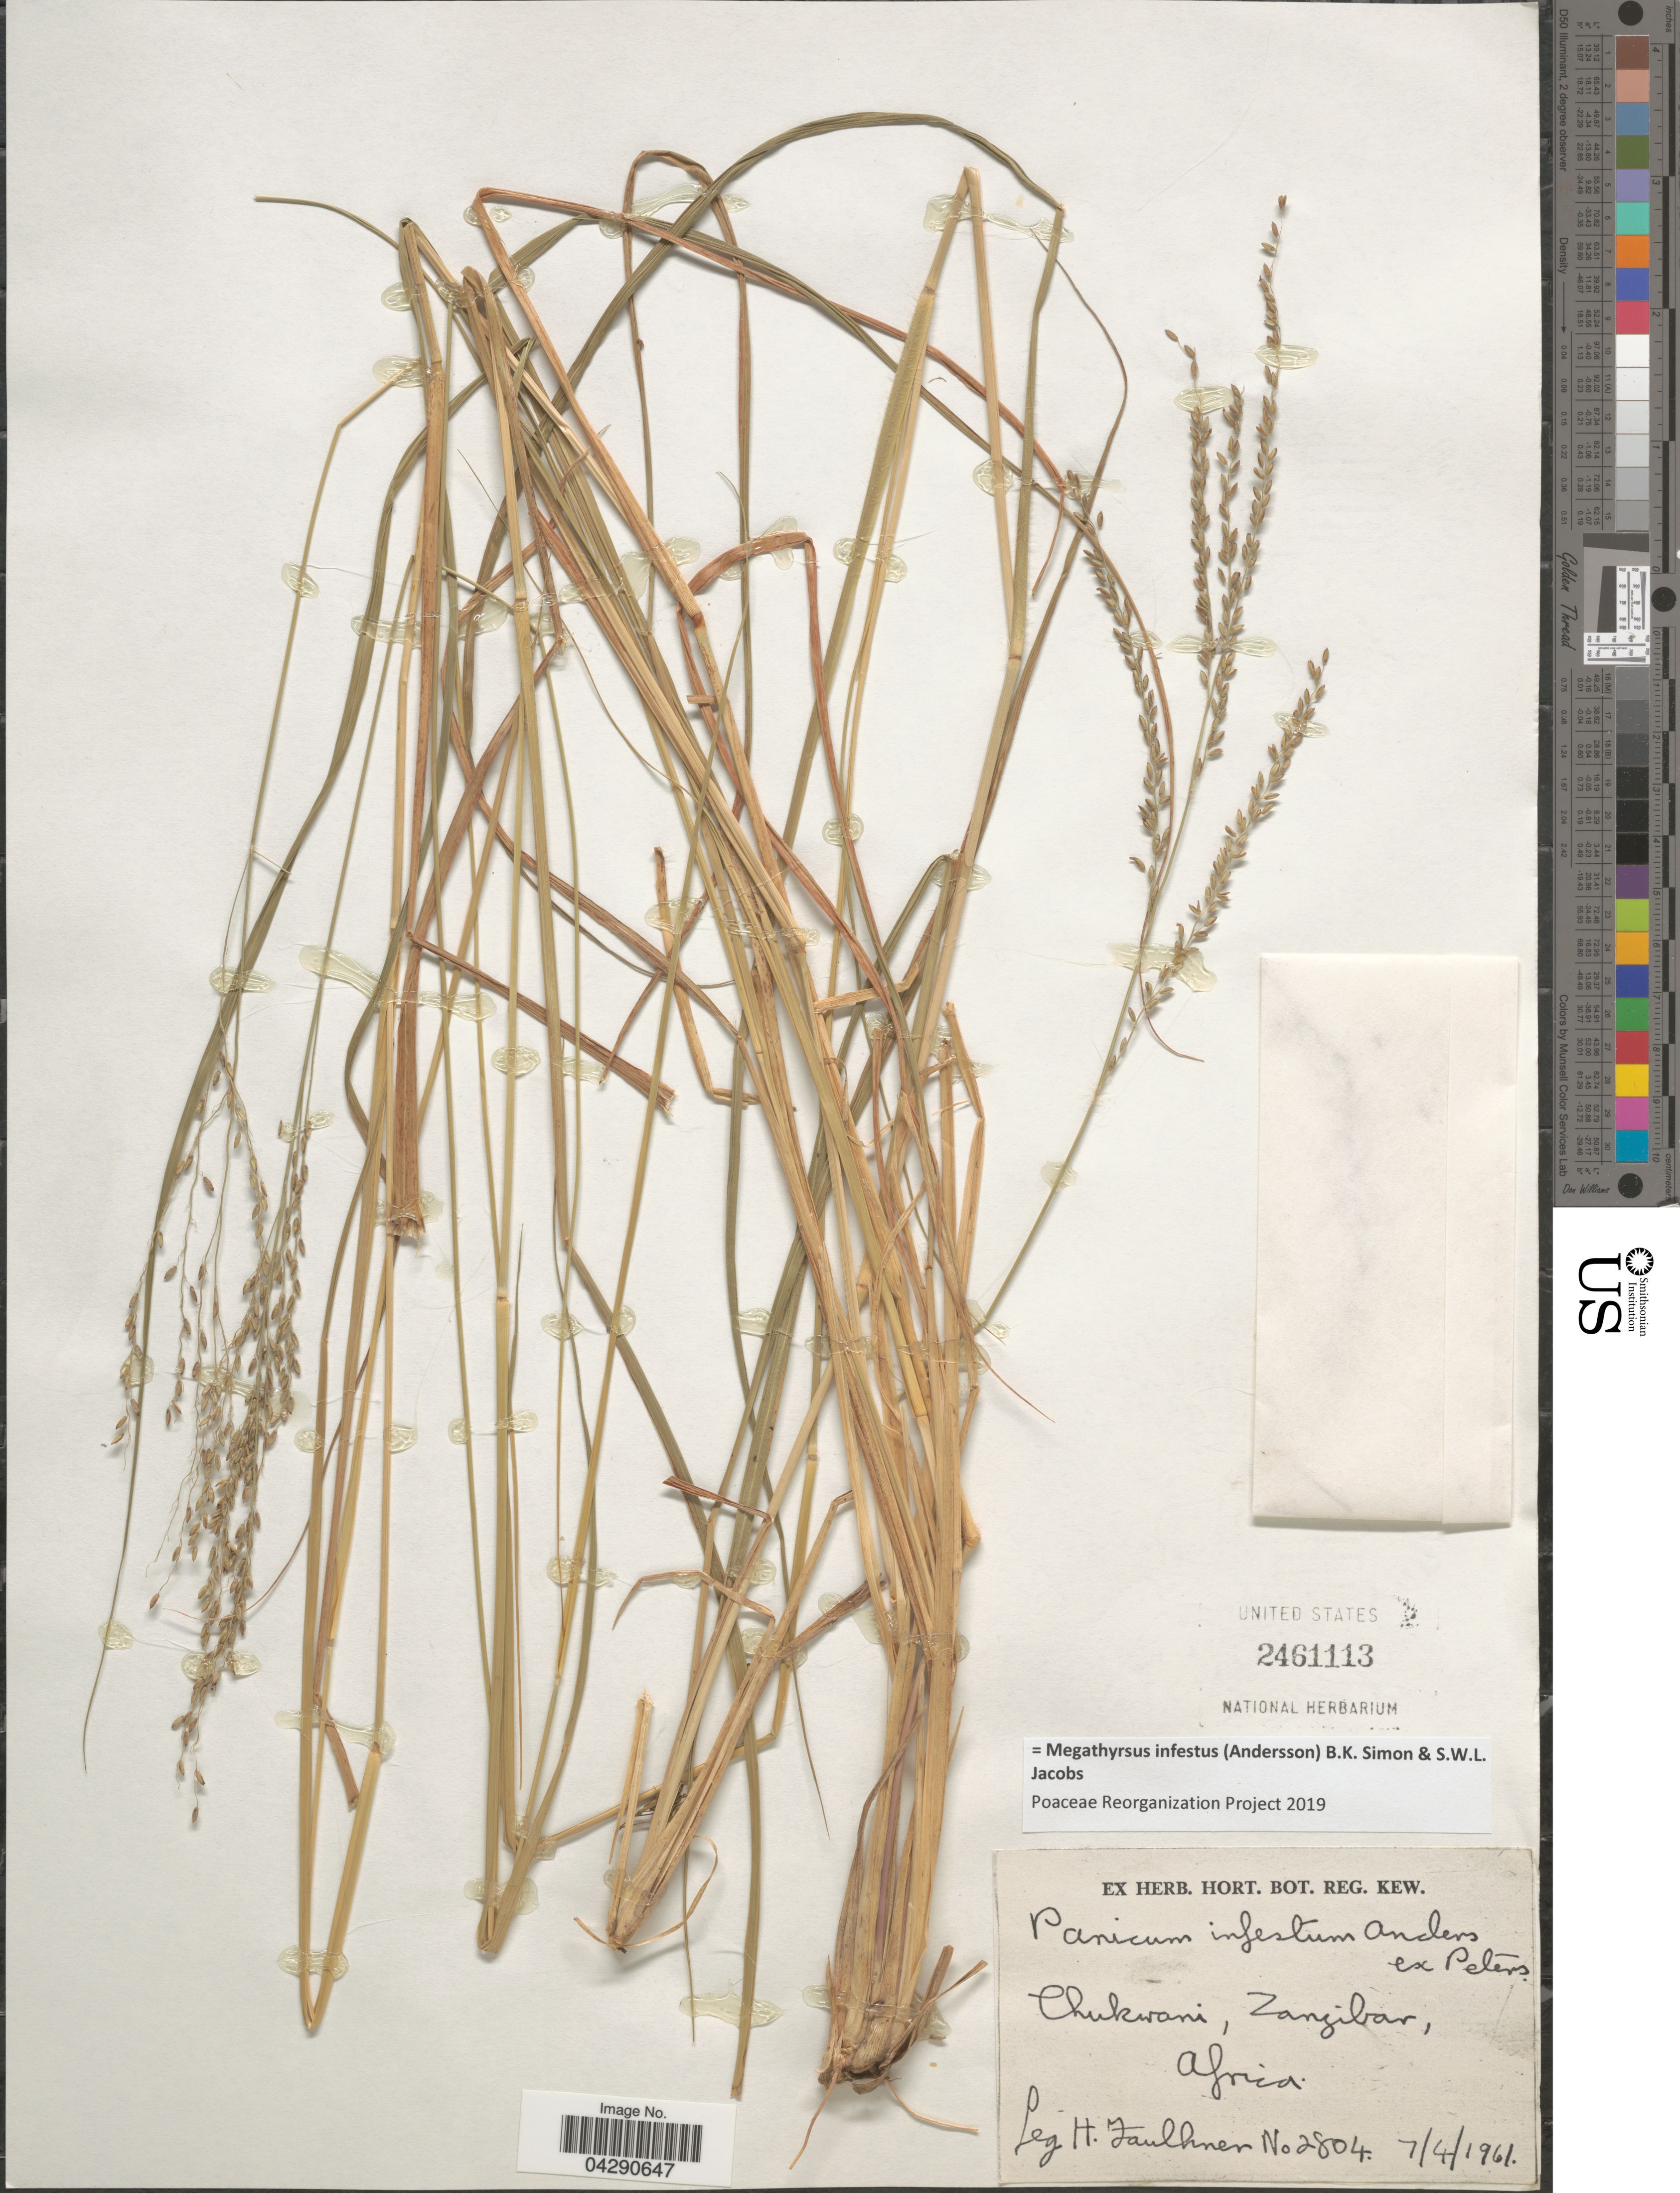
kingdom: Plantae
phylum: Tracheophyta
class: Liliopsida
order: Poales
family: Poaceae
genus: Megathyrsus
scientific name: Megathyrsus infestus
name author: (Peters) B.K. Simon & S.W.L. Jacobs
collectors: H. Faulkner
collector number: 2804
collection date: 1961-04-07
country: Tanzania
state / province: Zanzibar Urban/West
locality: Chukwani.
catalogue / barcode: US 2461113